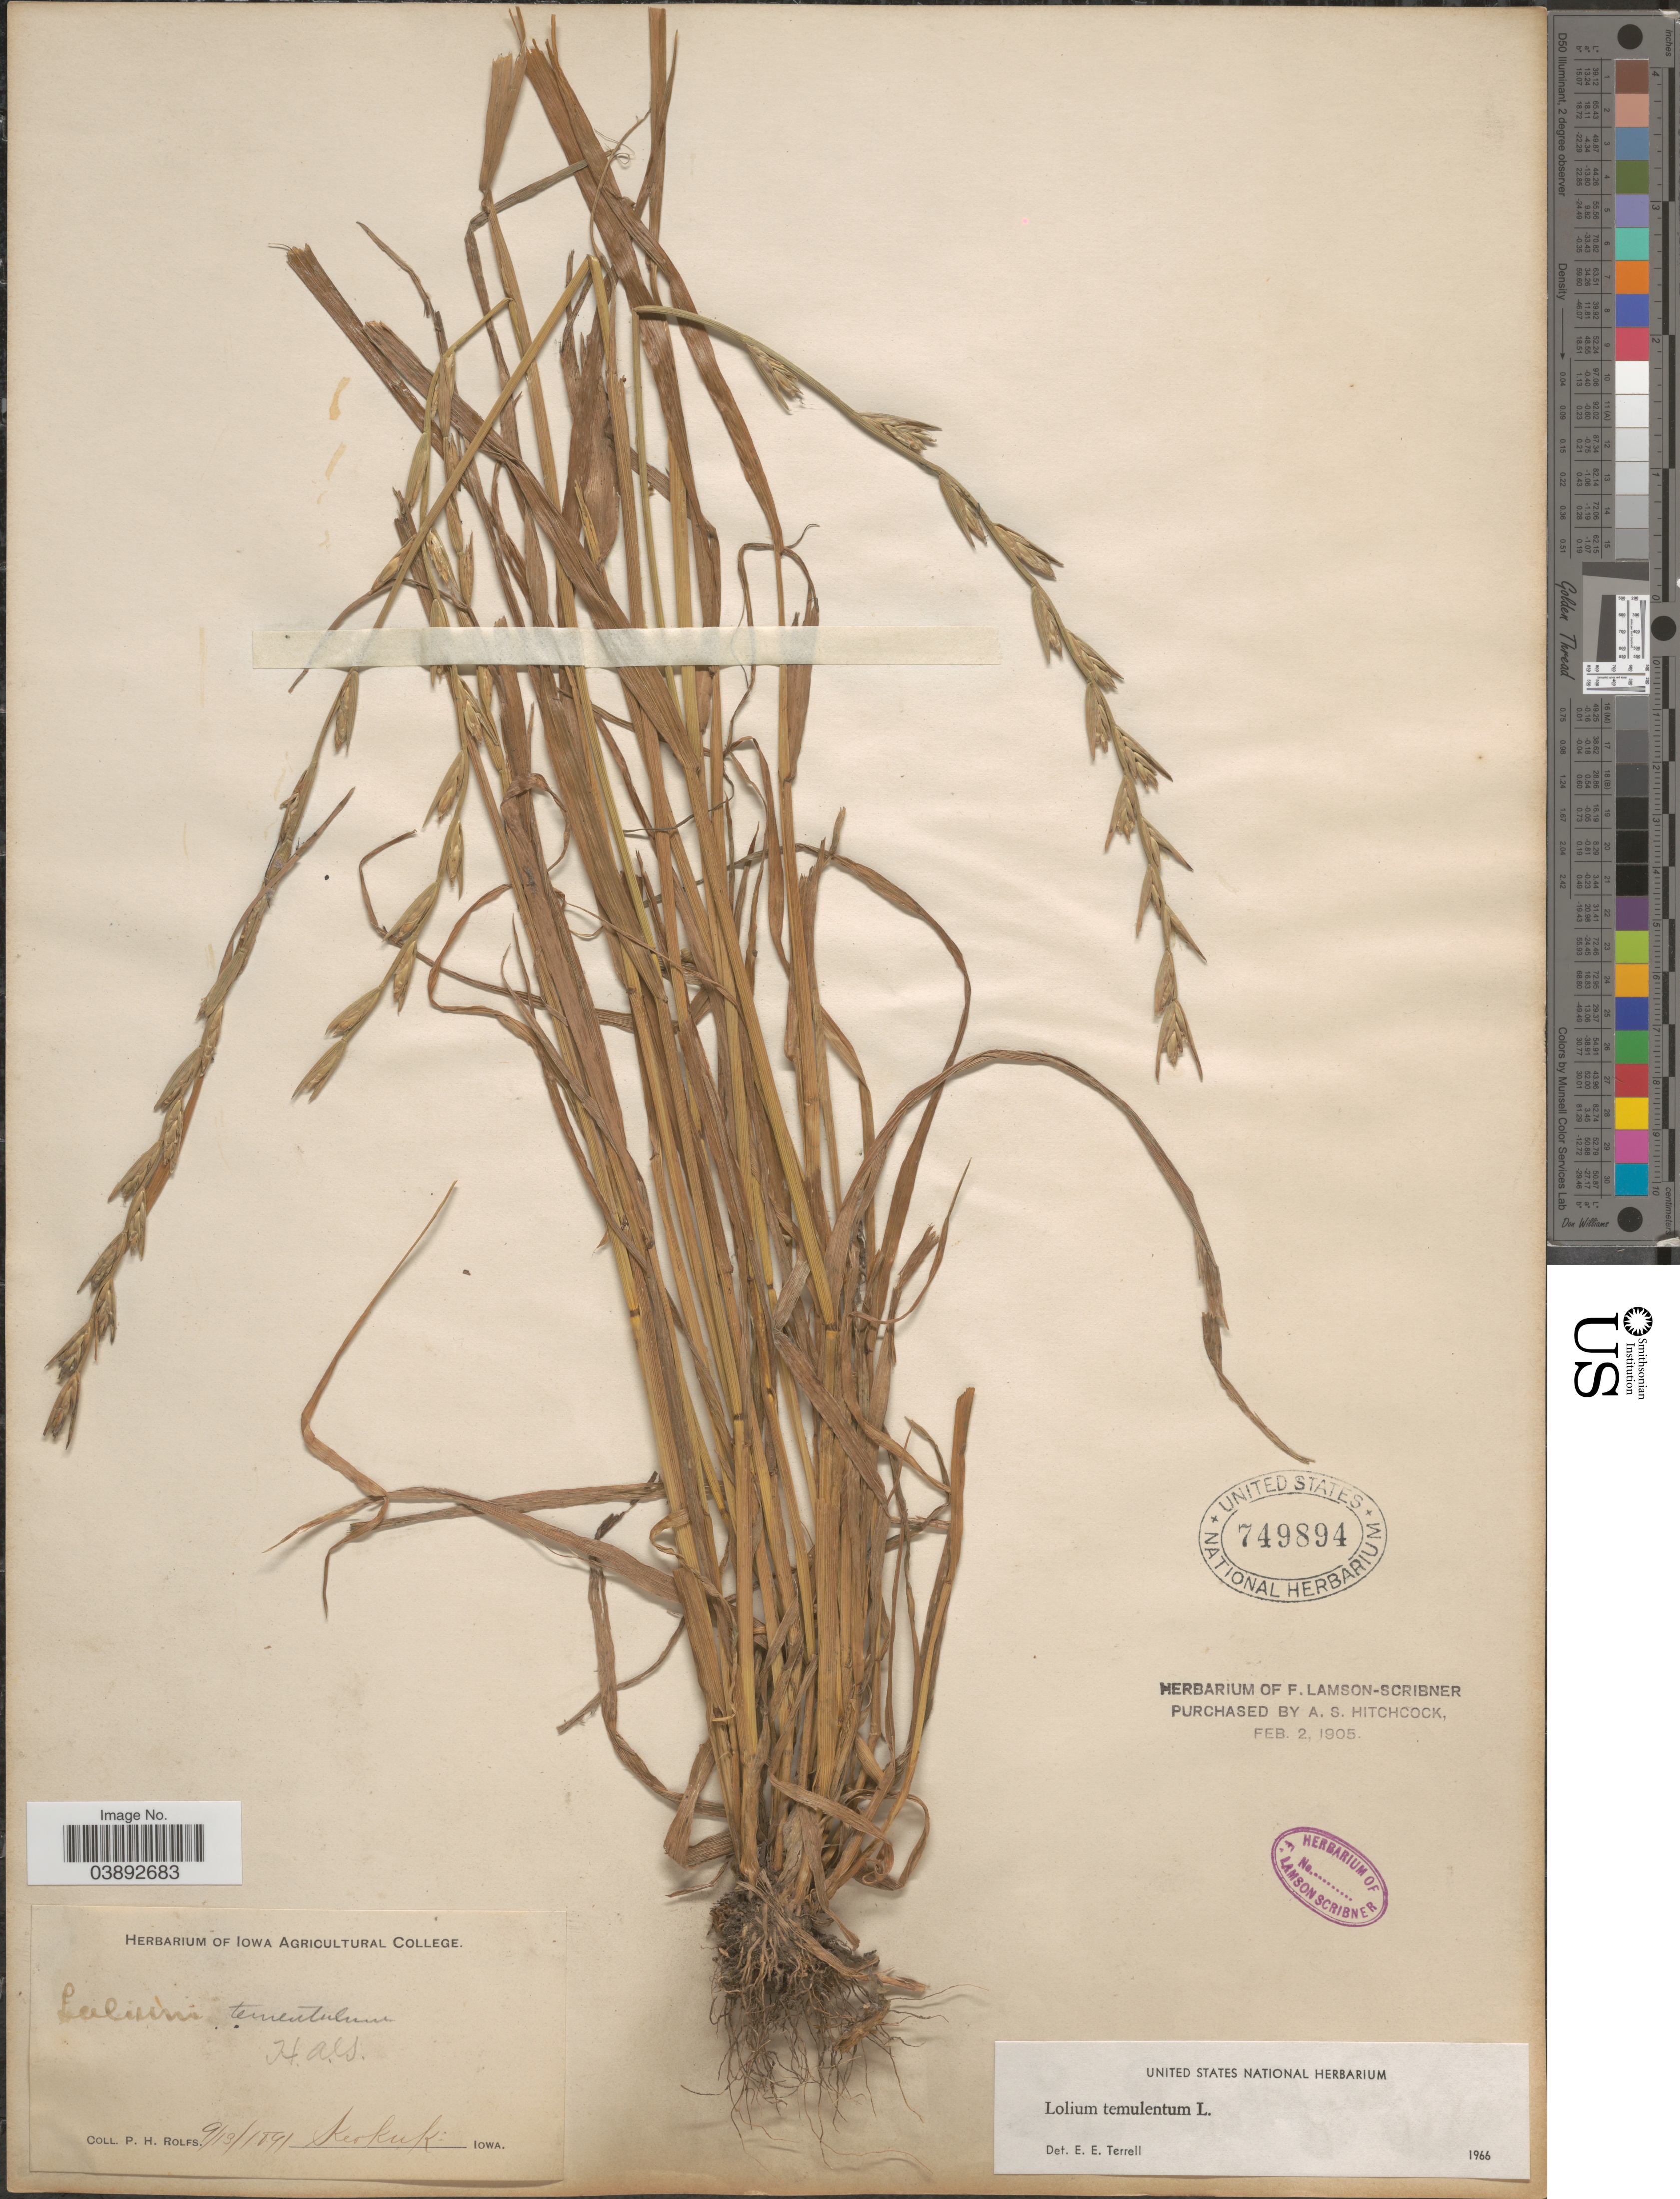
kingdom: Plantae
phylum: Tracheophyta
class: Liliopsida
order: Poales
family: Poaceae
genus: Lolium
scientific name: Lolium temulentum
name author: L.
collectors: P. H. Rolfs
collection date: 1891-09-13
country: United States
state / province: Iowa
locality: Keokuk.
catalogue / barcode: US 749894